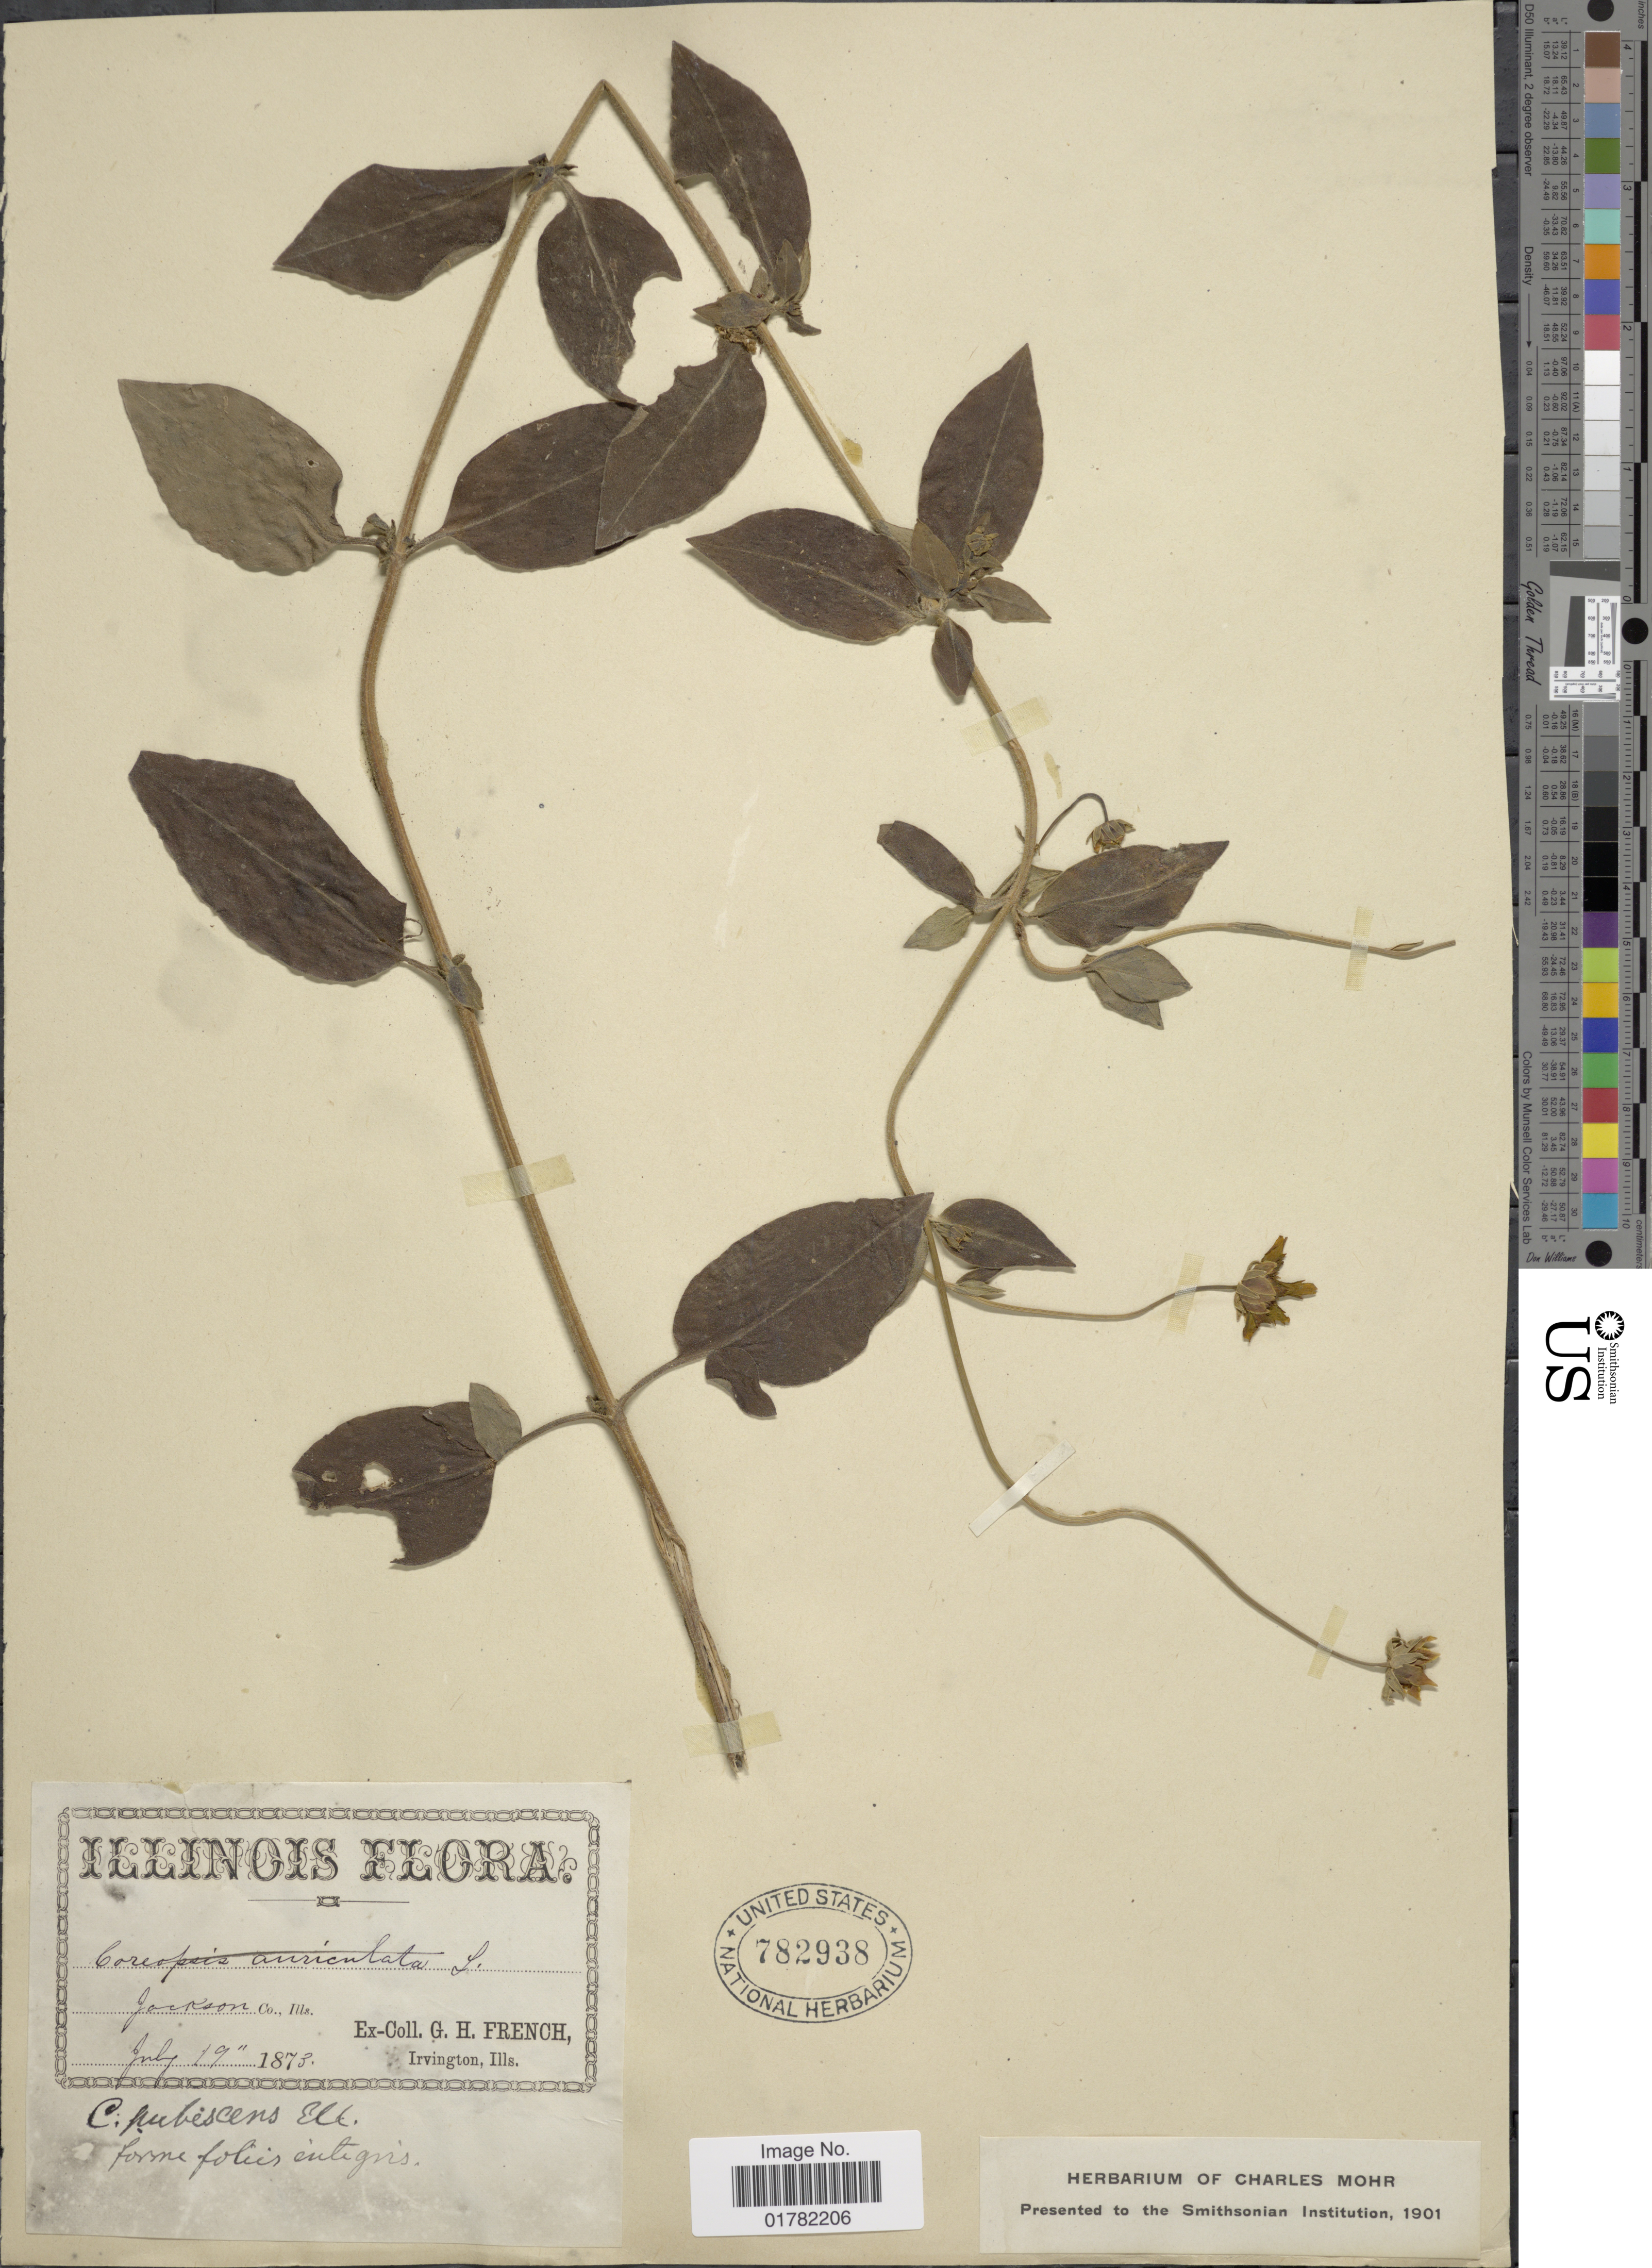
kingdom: Plantae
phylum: Tracheophyta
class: Magnoliopsida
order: Asterales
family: Asteraceae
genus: Coreopsis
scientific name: Coreopsis auriculata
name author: L.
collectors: G. H. French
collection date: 1873-07-19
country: United States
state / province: Illinois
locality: Jackson Co., Ills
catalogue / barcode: US 782938